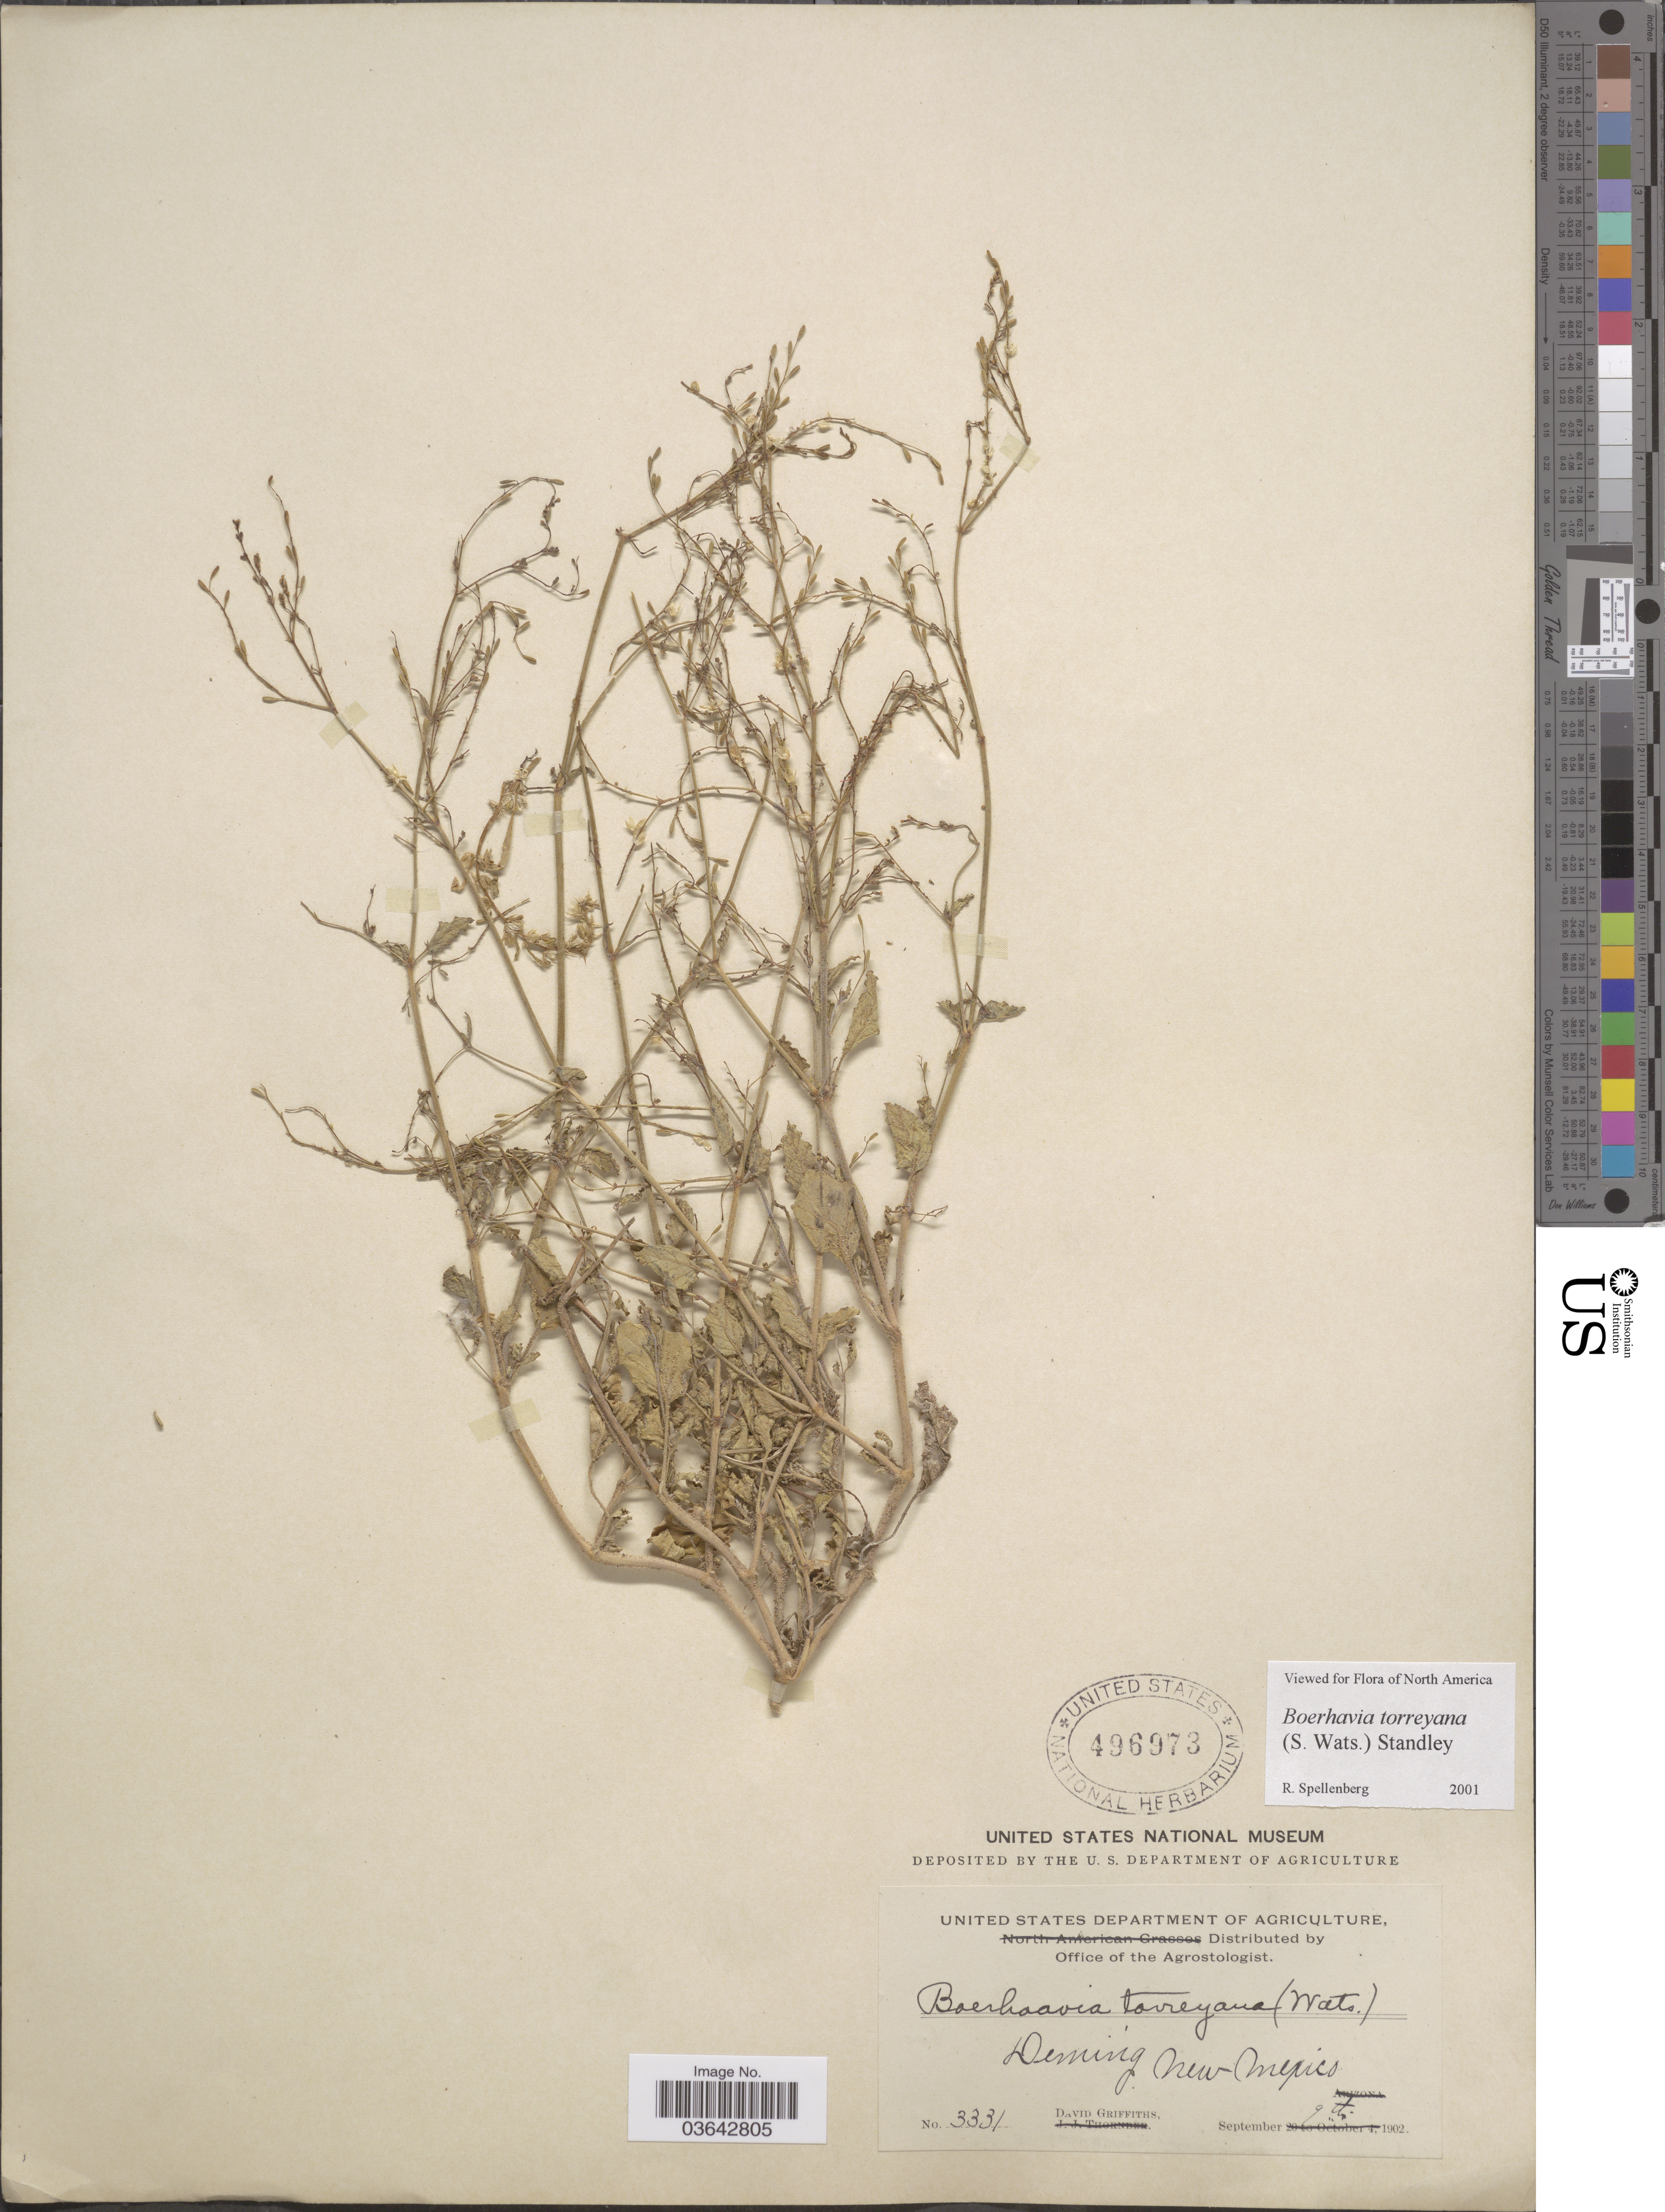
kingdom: Plantae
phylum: Tracheophyta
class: Magnoliopsida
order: Caryophyllales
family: Nyctaginaceae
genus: Boerhavia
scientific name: Boerhavia torreyana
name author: (S. Watson) Standl.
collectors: D. Griffiths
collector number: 3331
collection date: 1902-09-09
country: United States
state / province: New Mexico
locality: Deming.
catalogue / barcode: US 496973